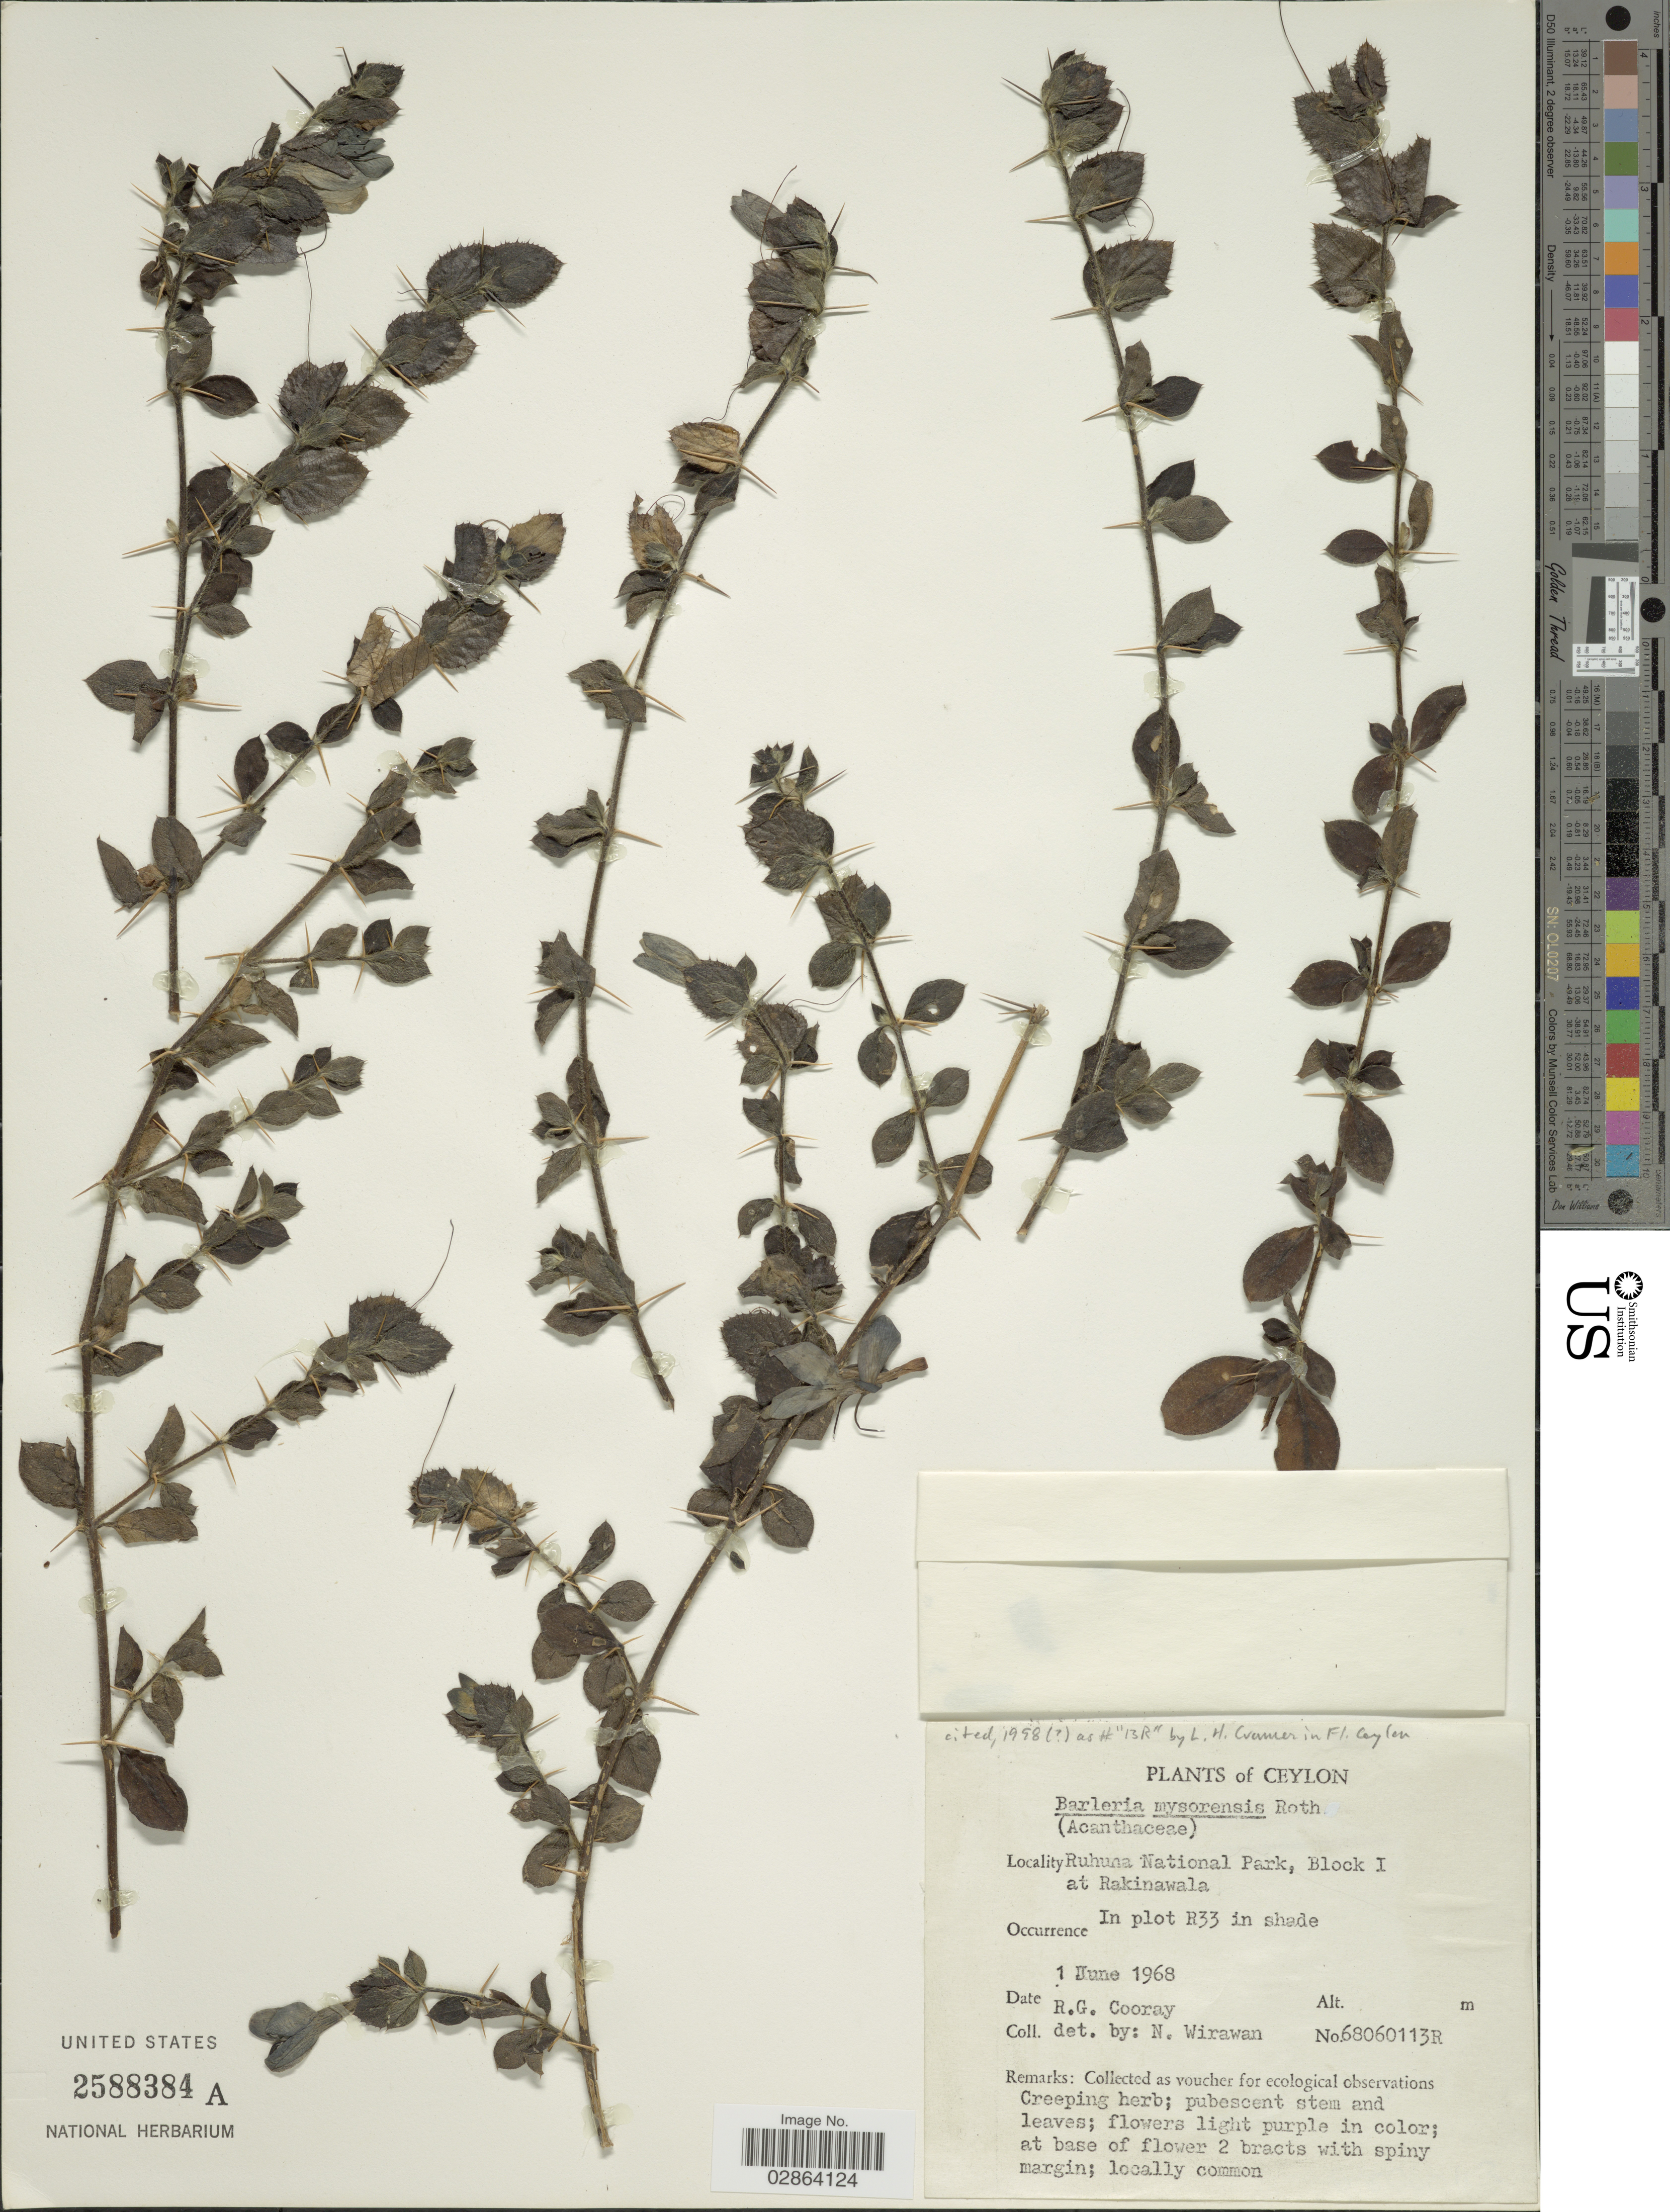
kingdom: Plantae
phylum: Tracheophyta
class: Magnoliopsida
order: Lamiales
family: Acanthaceae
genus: Barleria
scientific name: Barleria mysorensis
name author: B. Heyne ex A. Roth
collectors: R. Cooray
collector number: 68060113R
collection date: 1968-06-01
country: Sri Lanka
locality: Ceylon, Ruhuna National Park, Block I at Rakinawala, In plot R33 in shade.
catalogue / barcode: US 2588384A